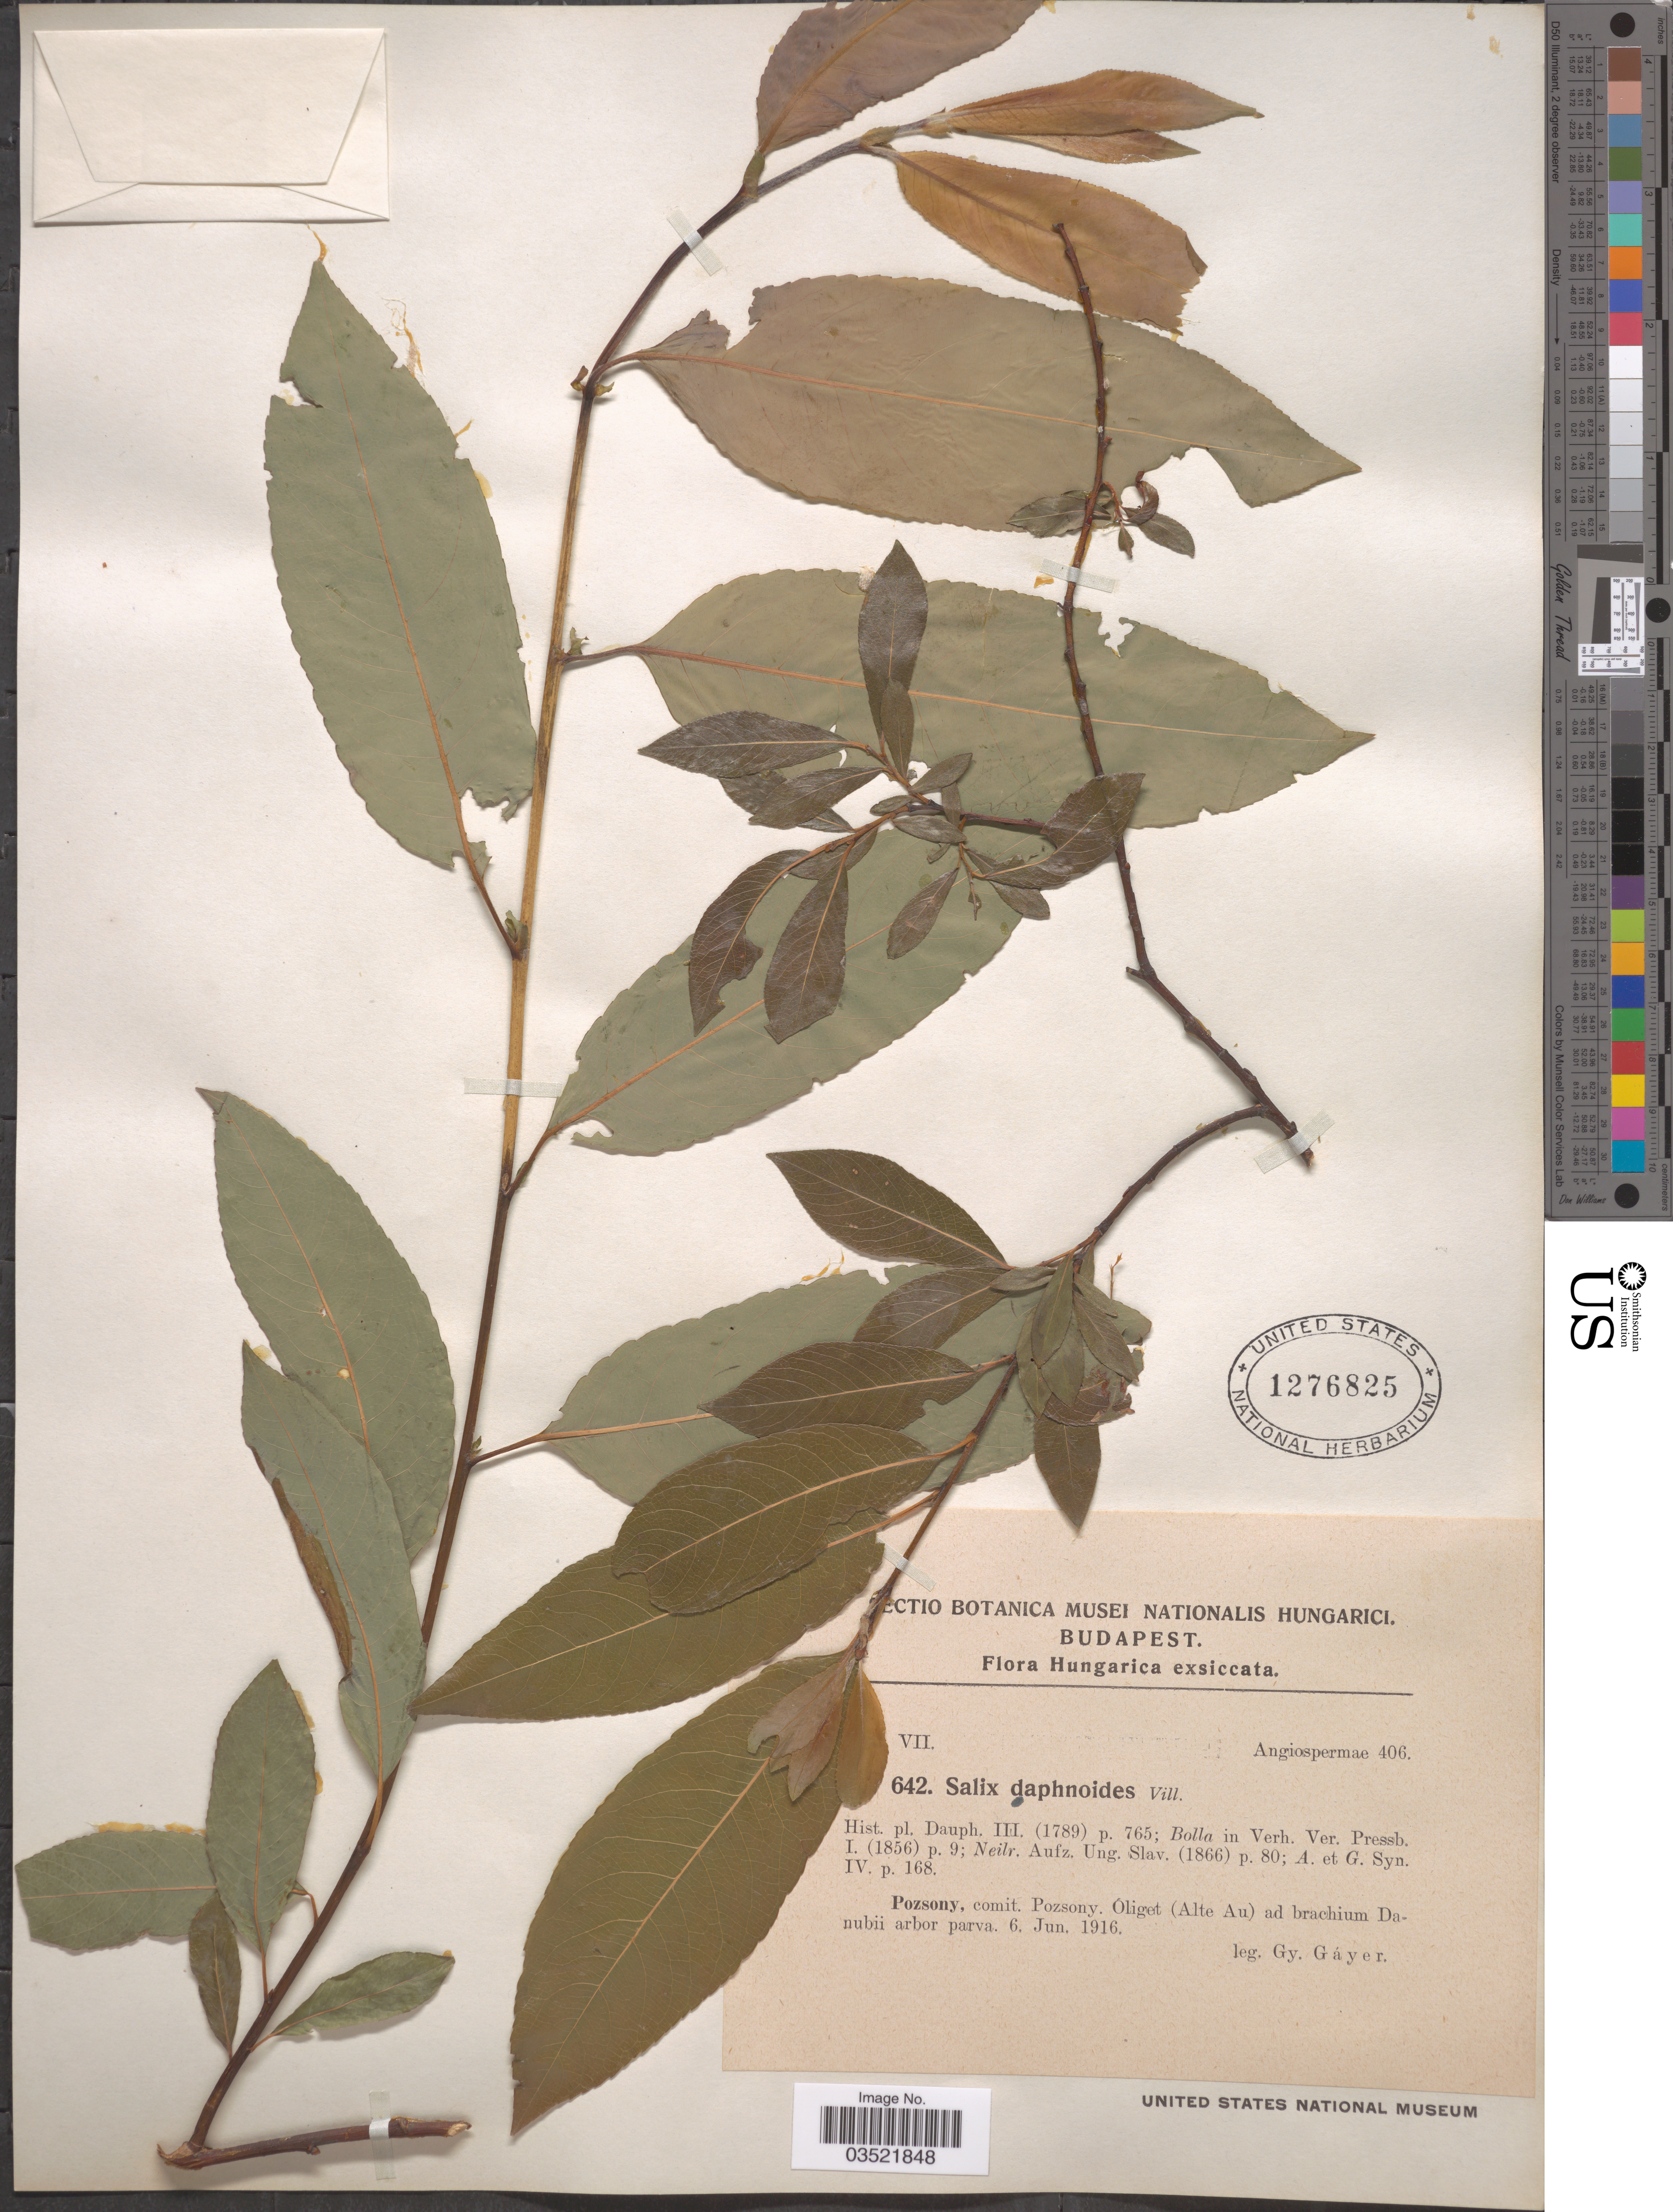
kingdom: Plantae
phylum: Tracheophyta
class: Magnoliopsida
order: Malpighiales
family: Salicaceae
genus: Salix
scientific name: Salix daphnoides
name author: Vill.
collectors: G. Gáyer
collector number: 642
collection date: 1916-06-06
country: Hungary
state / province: Budapest, Capital District of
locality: Pozsony, comit. Pozsony. Óliget (Alte Au) ad brachium Danubii arbor parva.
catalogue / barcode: US 1276825